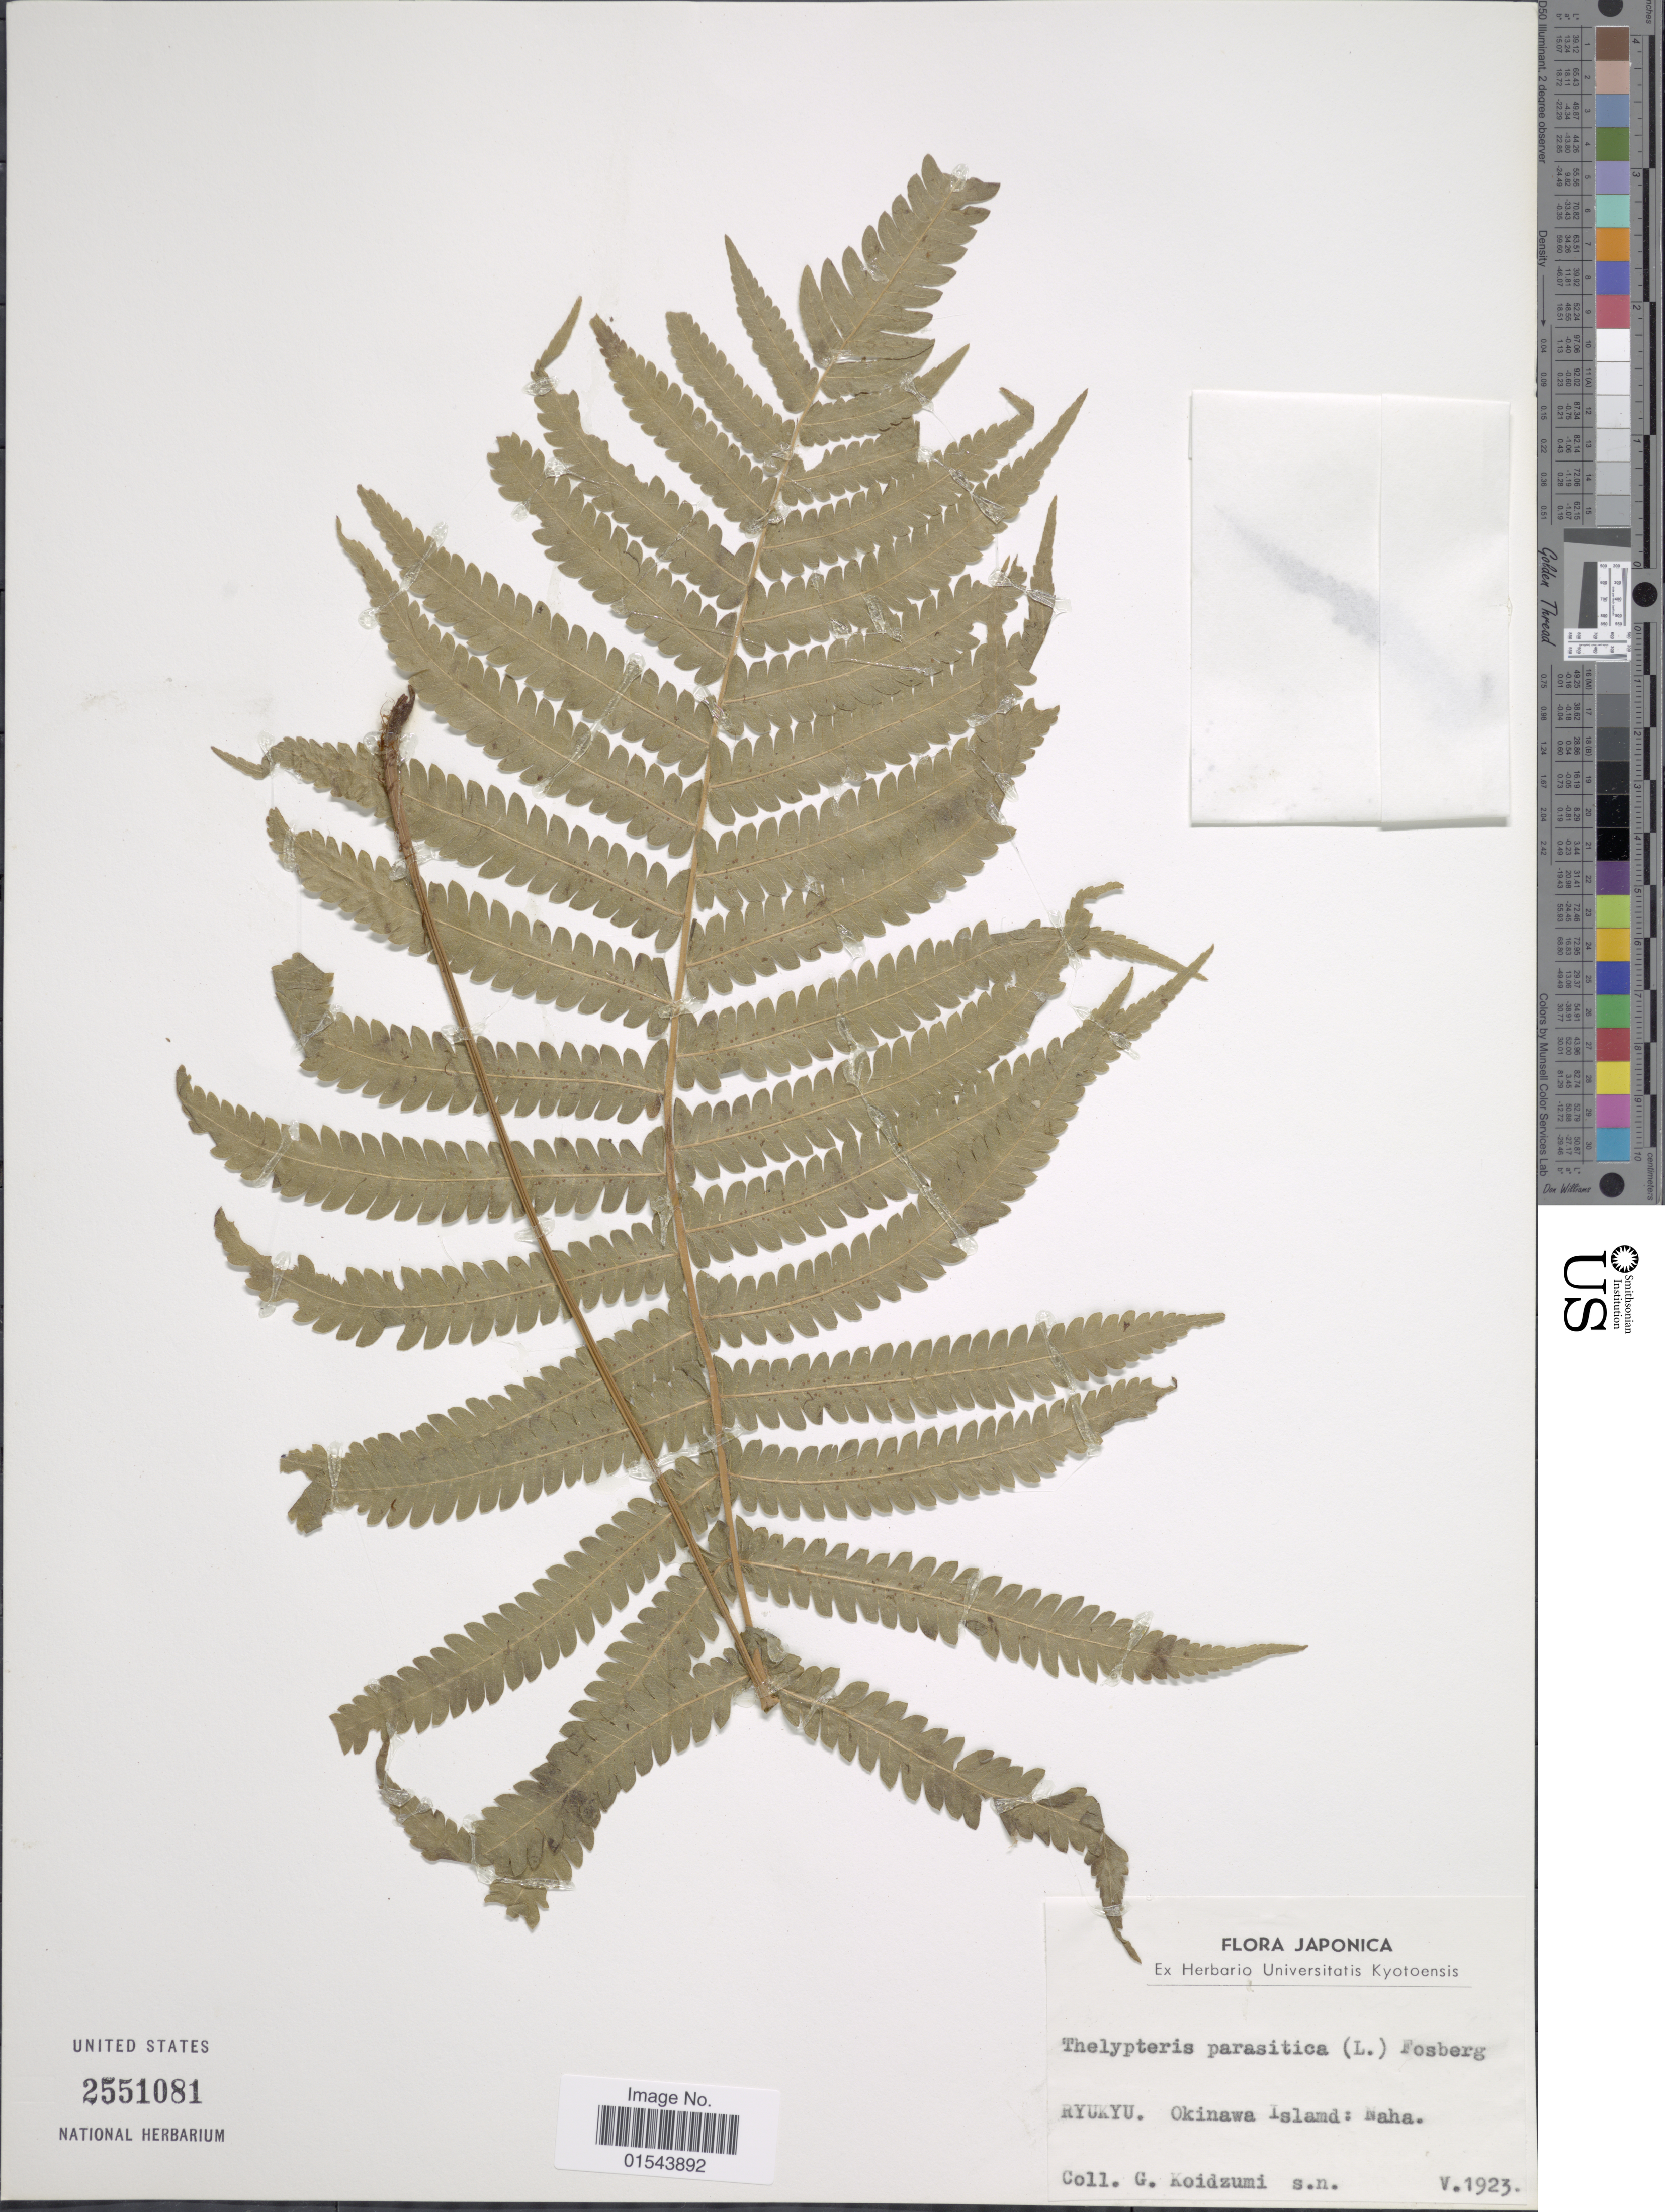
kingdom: Plantae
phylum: Tracheophyta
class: Polypodiopsida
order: Polypodiales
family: Thelypteridaceae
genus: Christella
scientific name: Christella parasitica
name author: (L.) H. Lév.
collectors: G. Koidzumi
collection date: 1923-05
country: Japan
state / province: Okinawa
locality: Ryukyu. Okinawa Island: Naha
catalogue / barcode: US 2551081